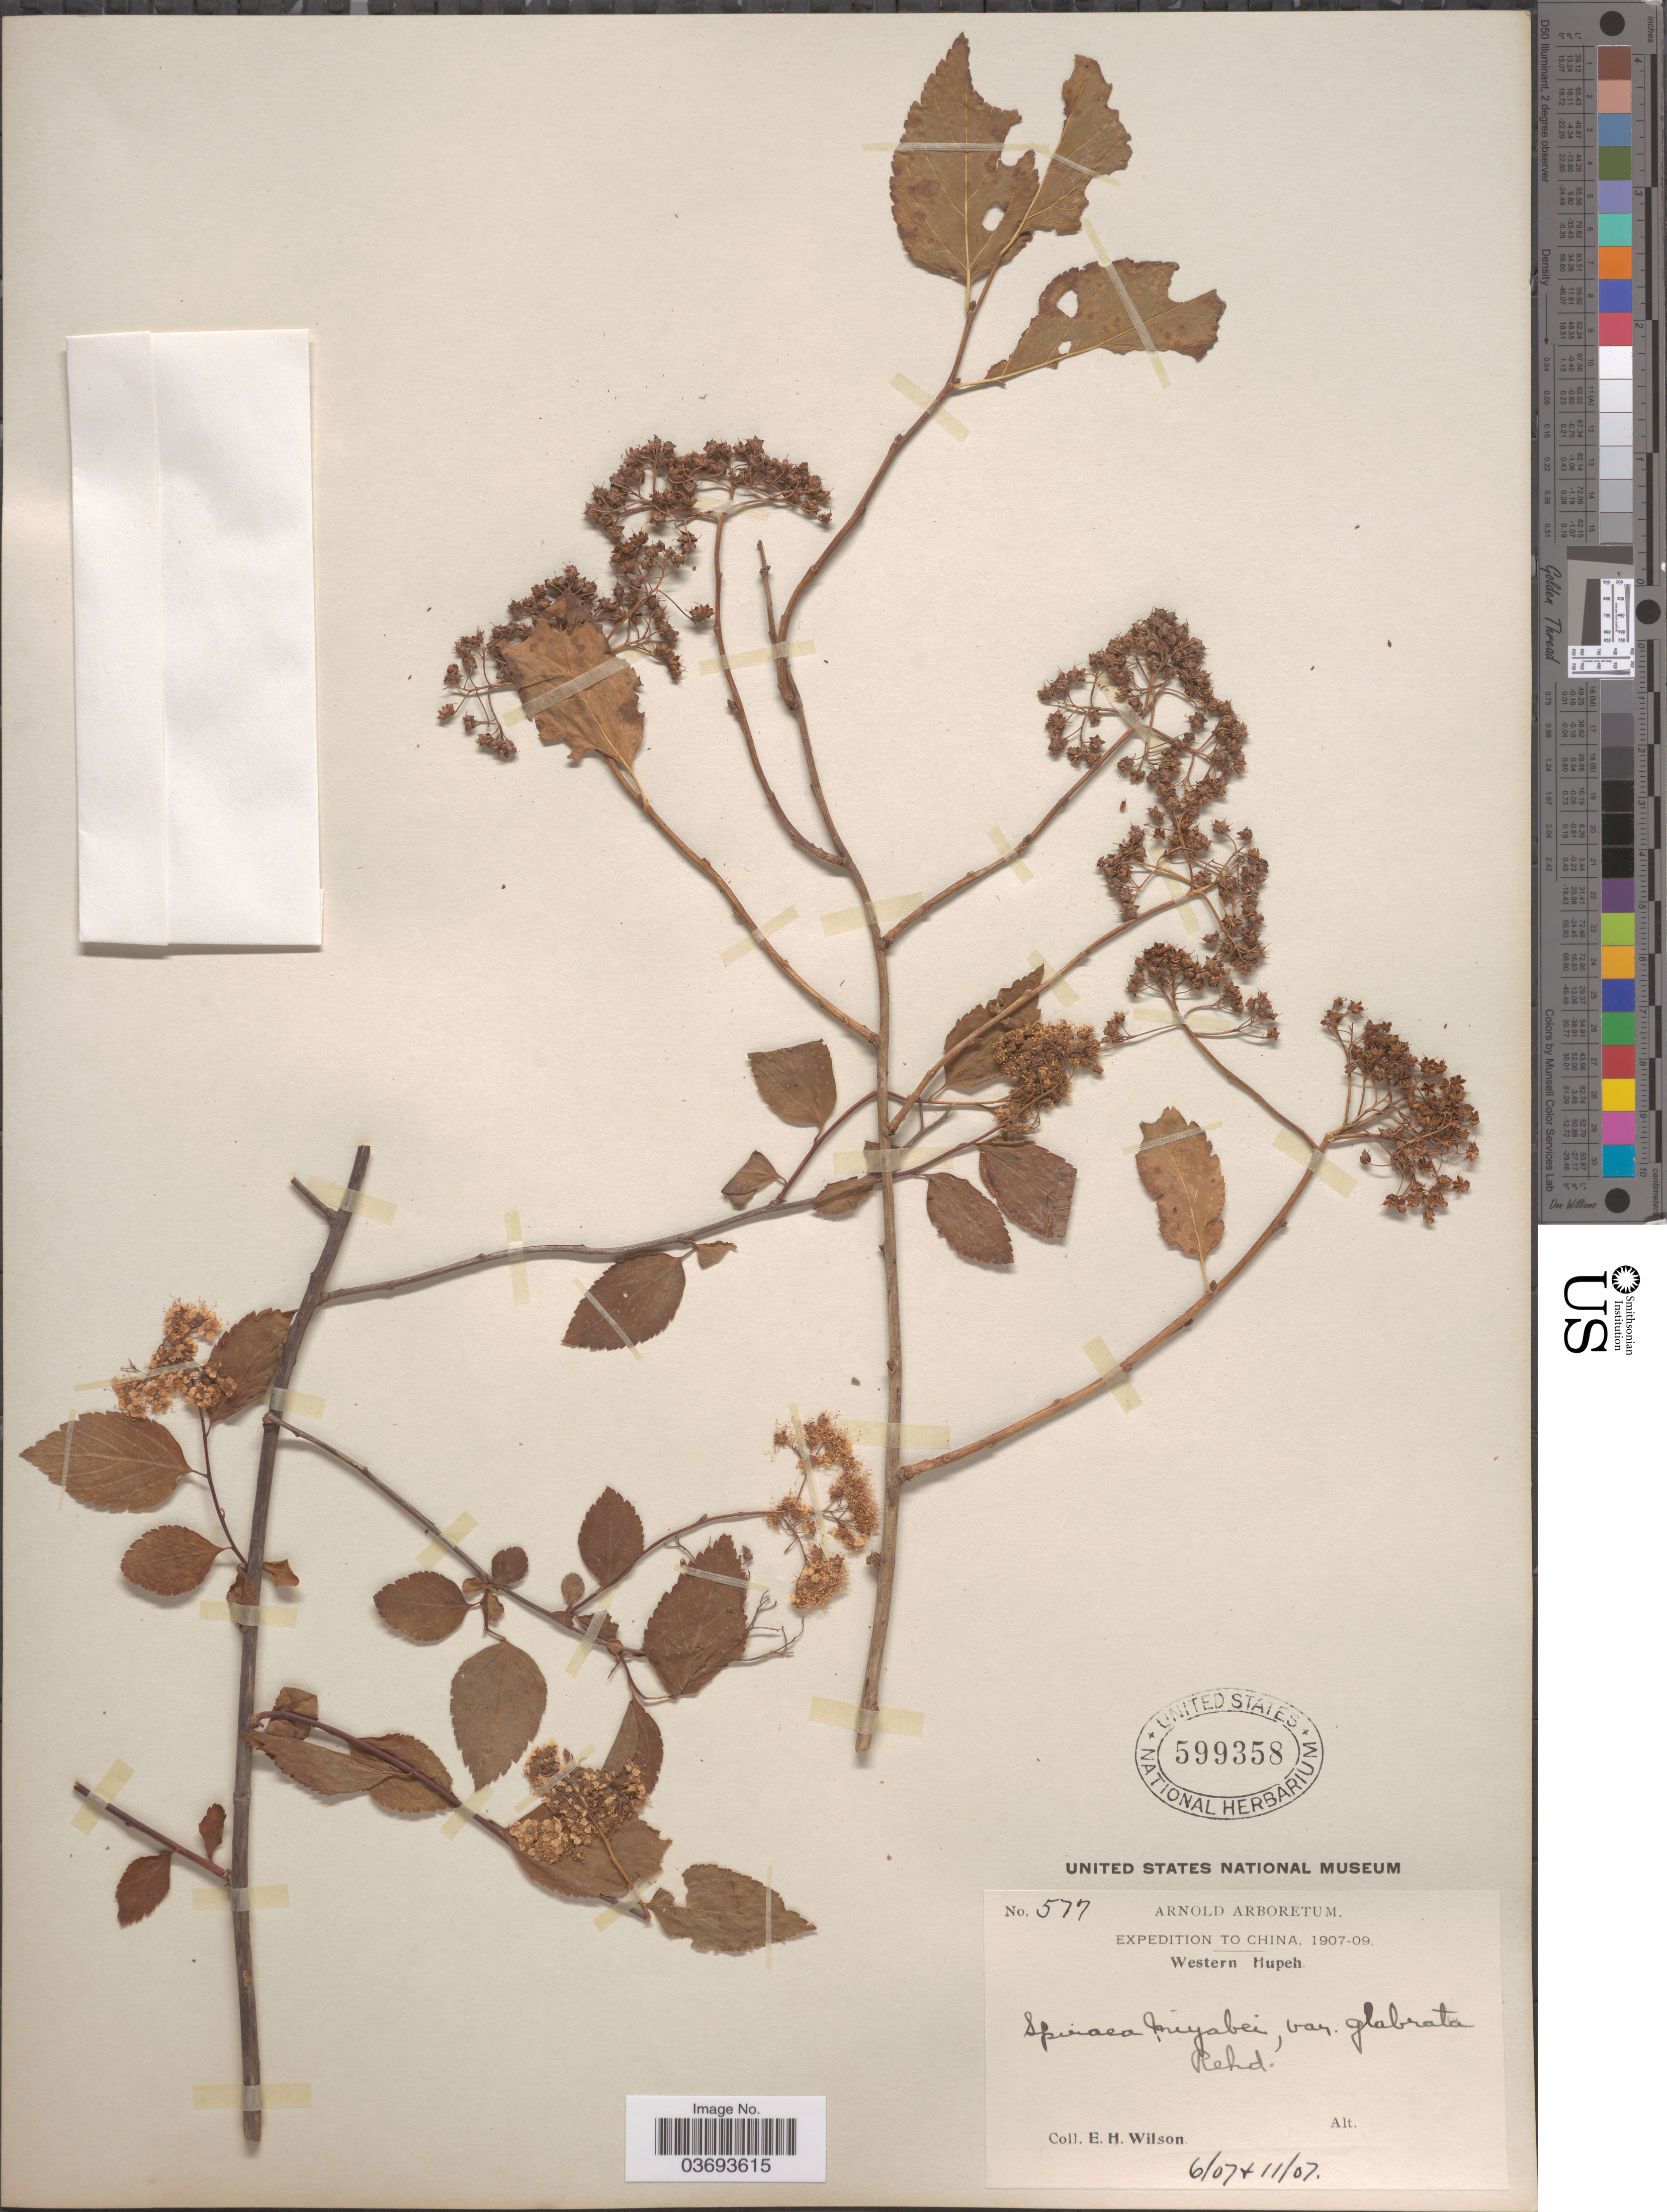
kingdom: Plantae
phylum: Tracheophyta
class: Magnoliopsida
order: Rosales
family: Rosaceae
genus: Spiraea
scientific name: Spiraea miyabei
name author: Koidz.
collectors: E. Wilson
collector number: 577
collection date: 1907-06/1907-11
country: China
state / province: Hubei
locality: Western Hupeh.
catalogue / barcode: US 599358